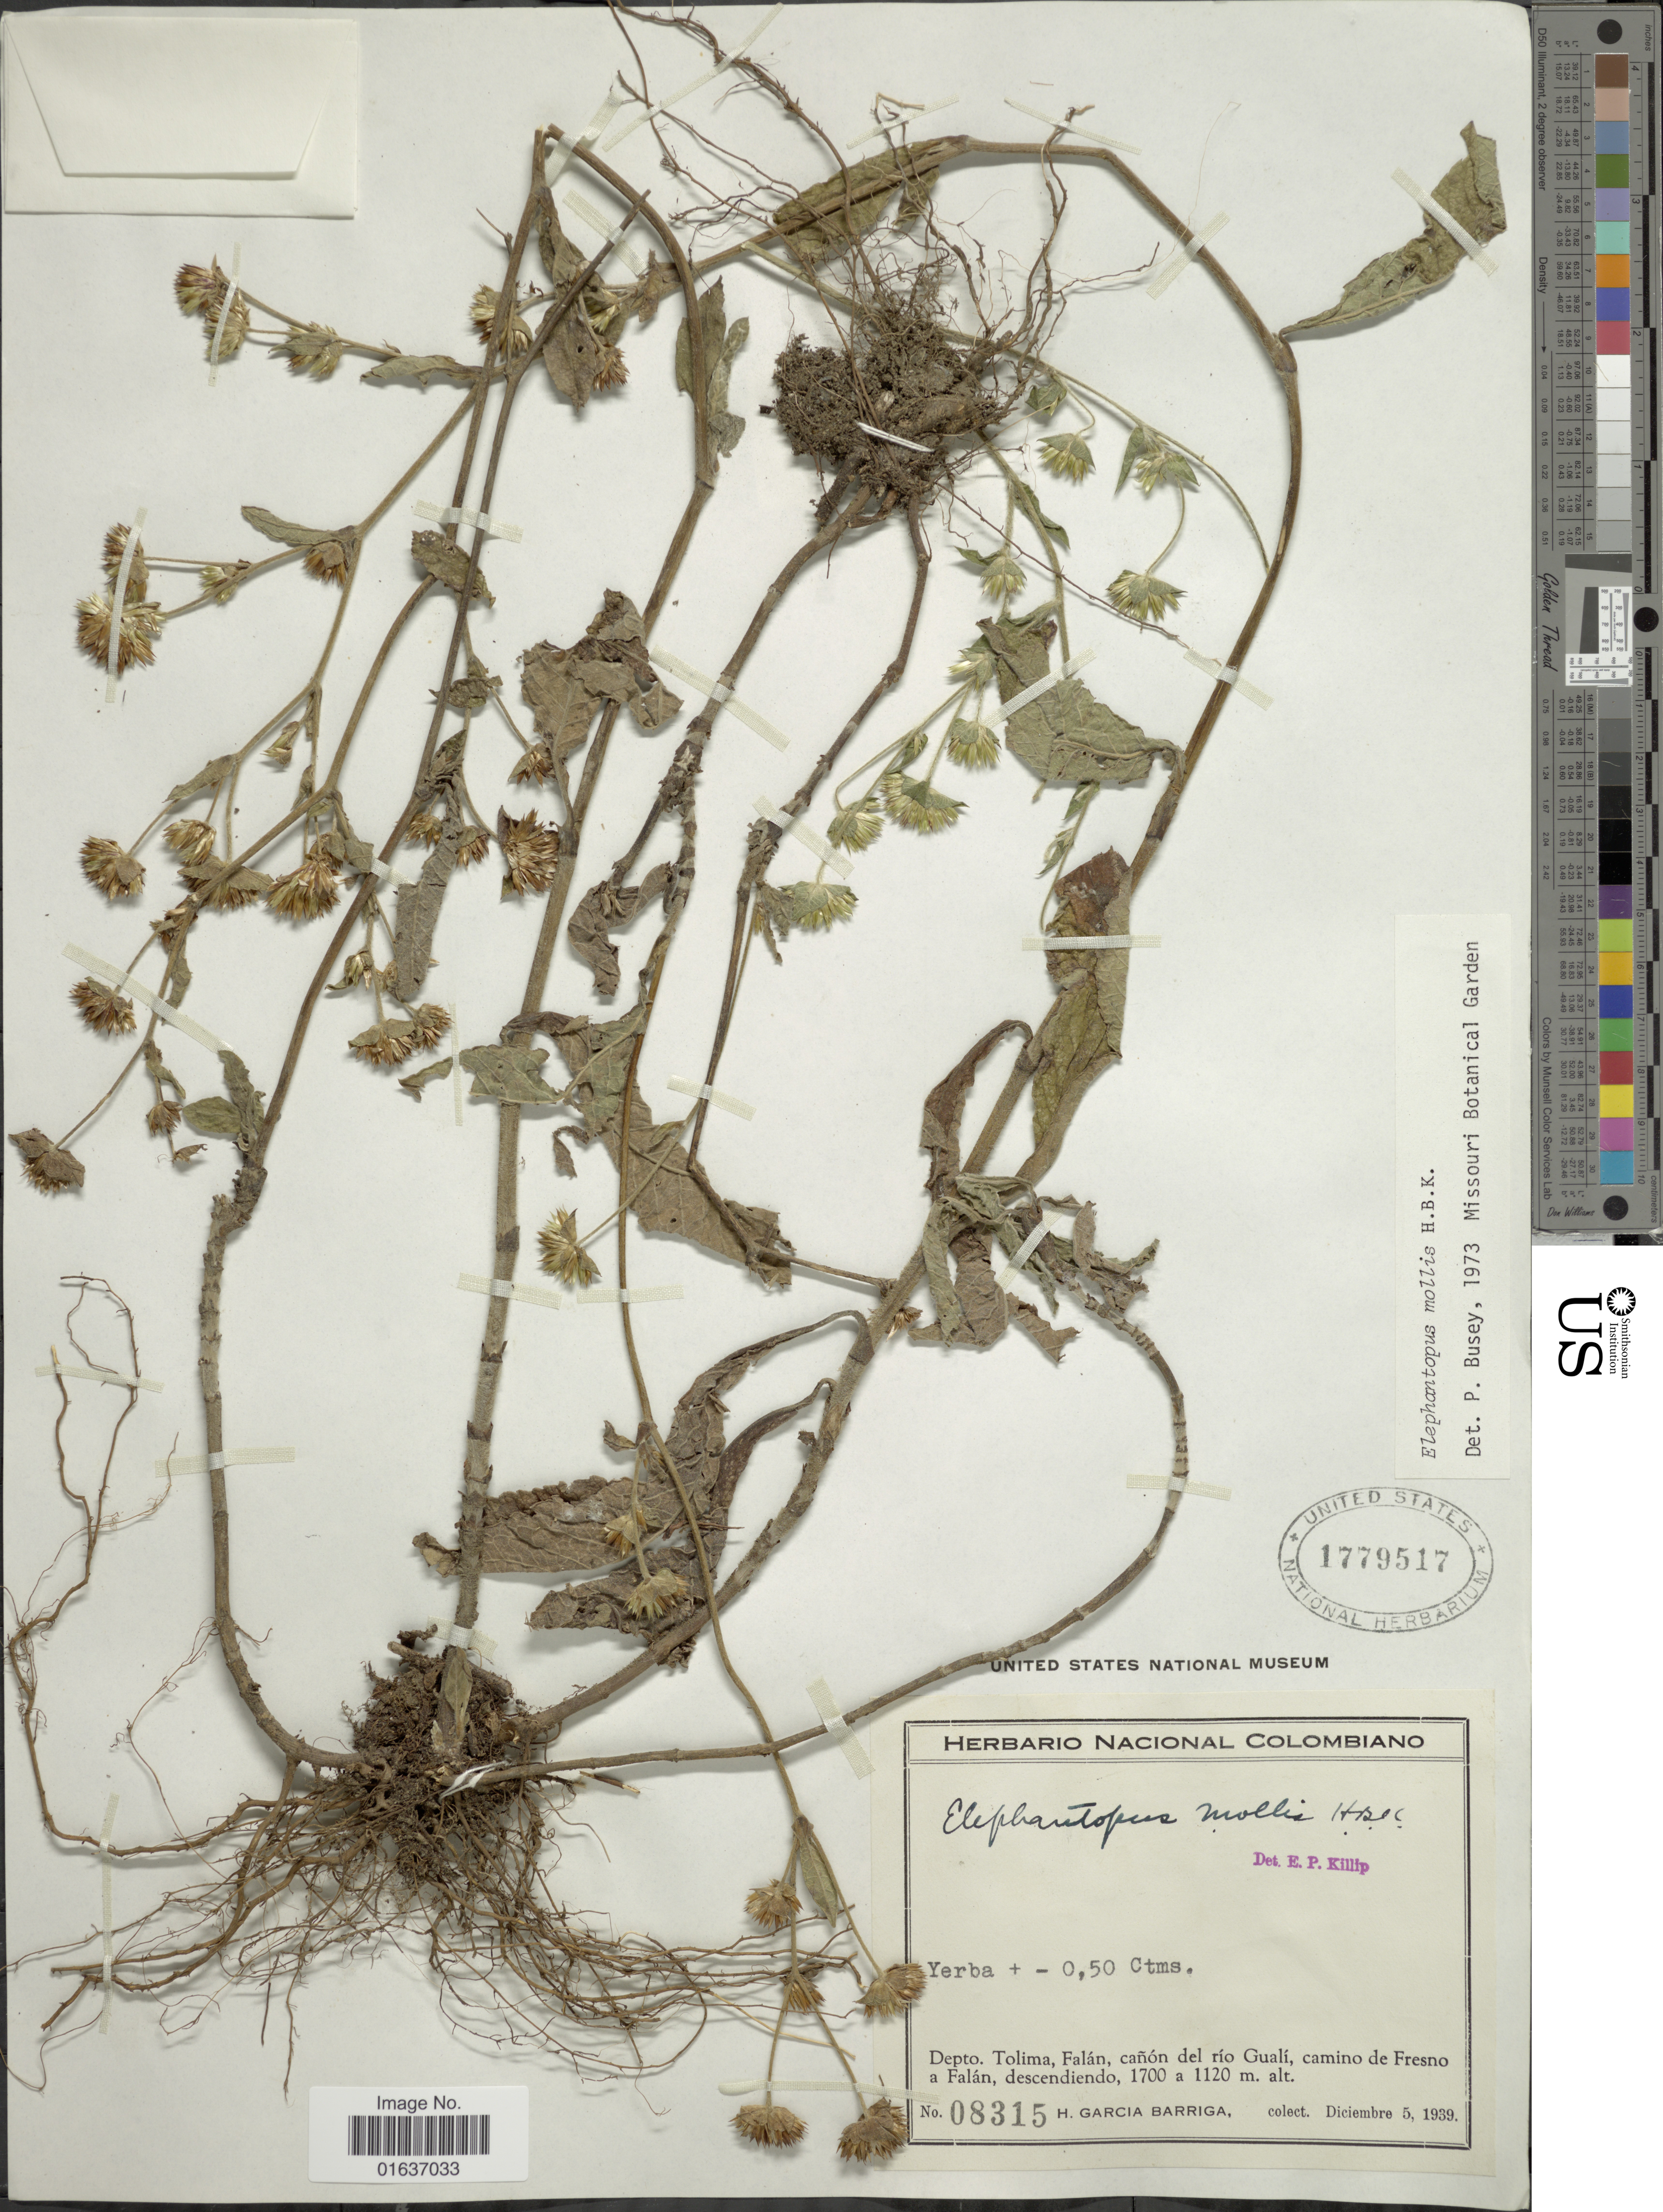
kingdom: Plantae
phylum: Tracheophyta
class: Magnoliopsida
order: Asterales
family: Asteraceae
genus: Elephantopus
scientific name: Elephantopus mollis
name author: Kunth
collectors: H. García Barriga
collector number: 08315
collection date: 1939-12-05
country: Colombia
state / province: Tolima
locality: Yerba, Falán, cañón del río Gualí, camino de Fresno a Falán, descendiendo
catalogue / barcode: US 1779517